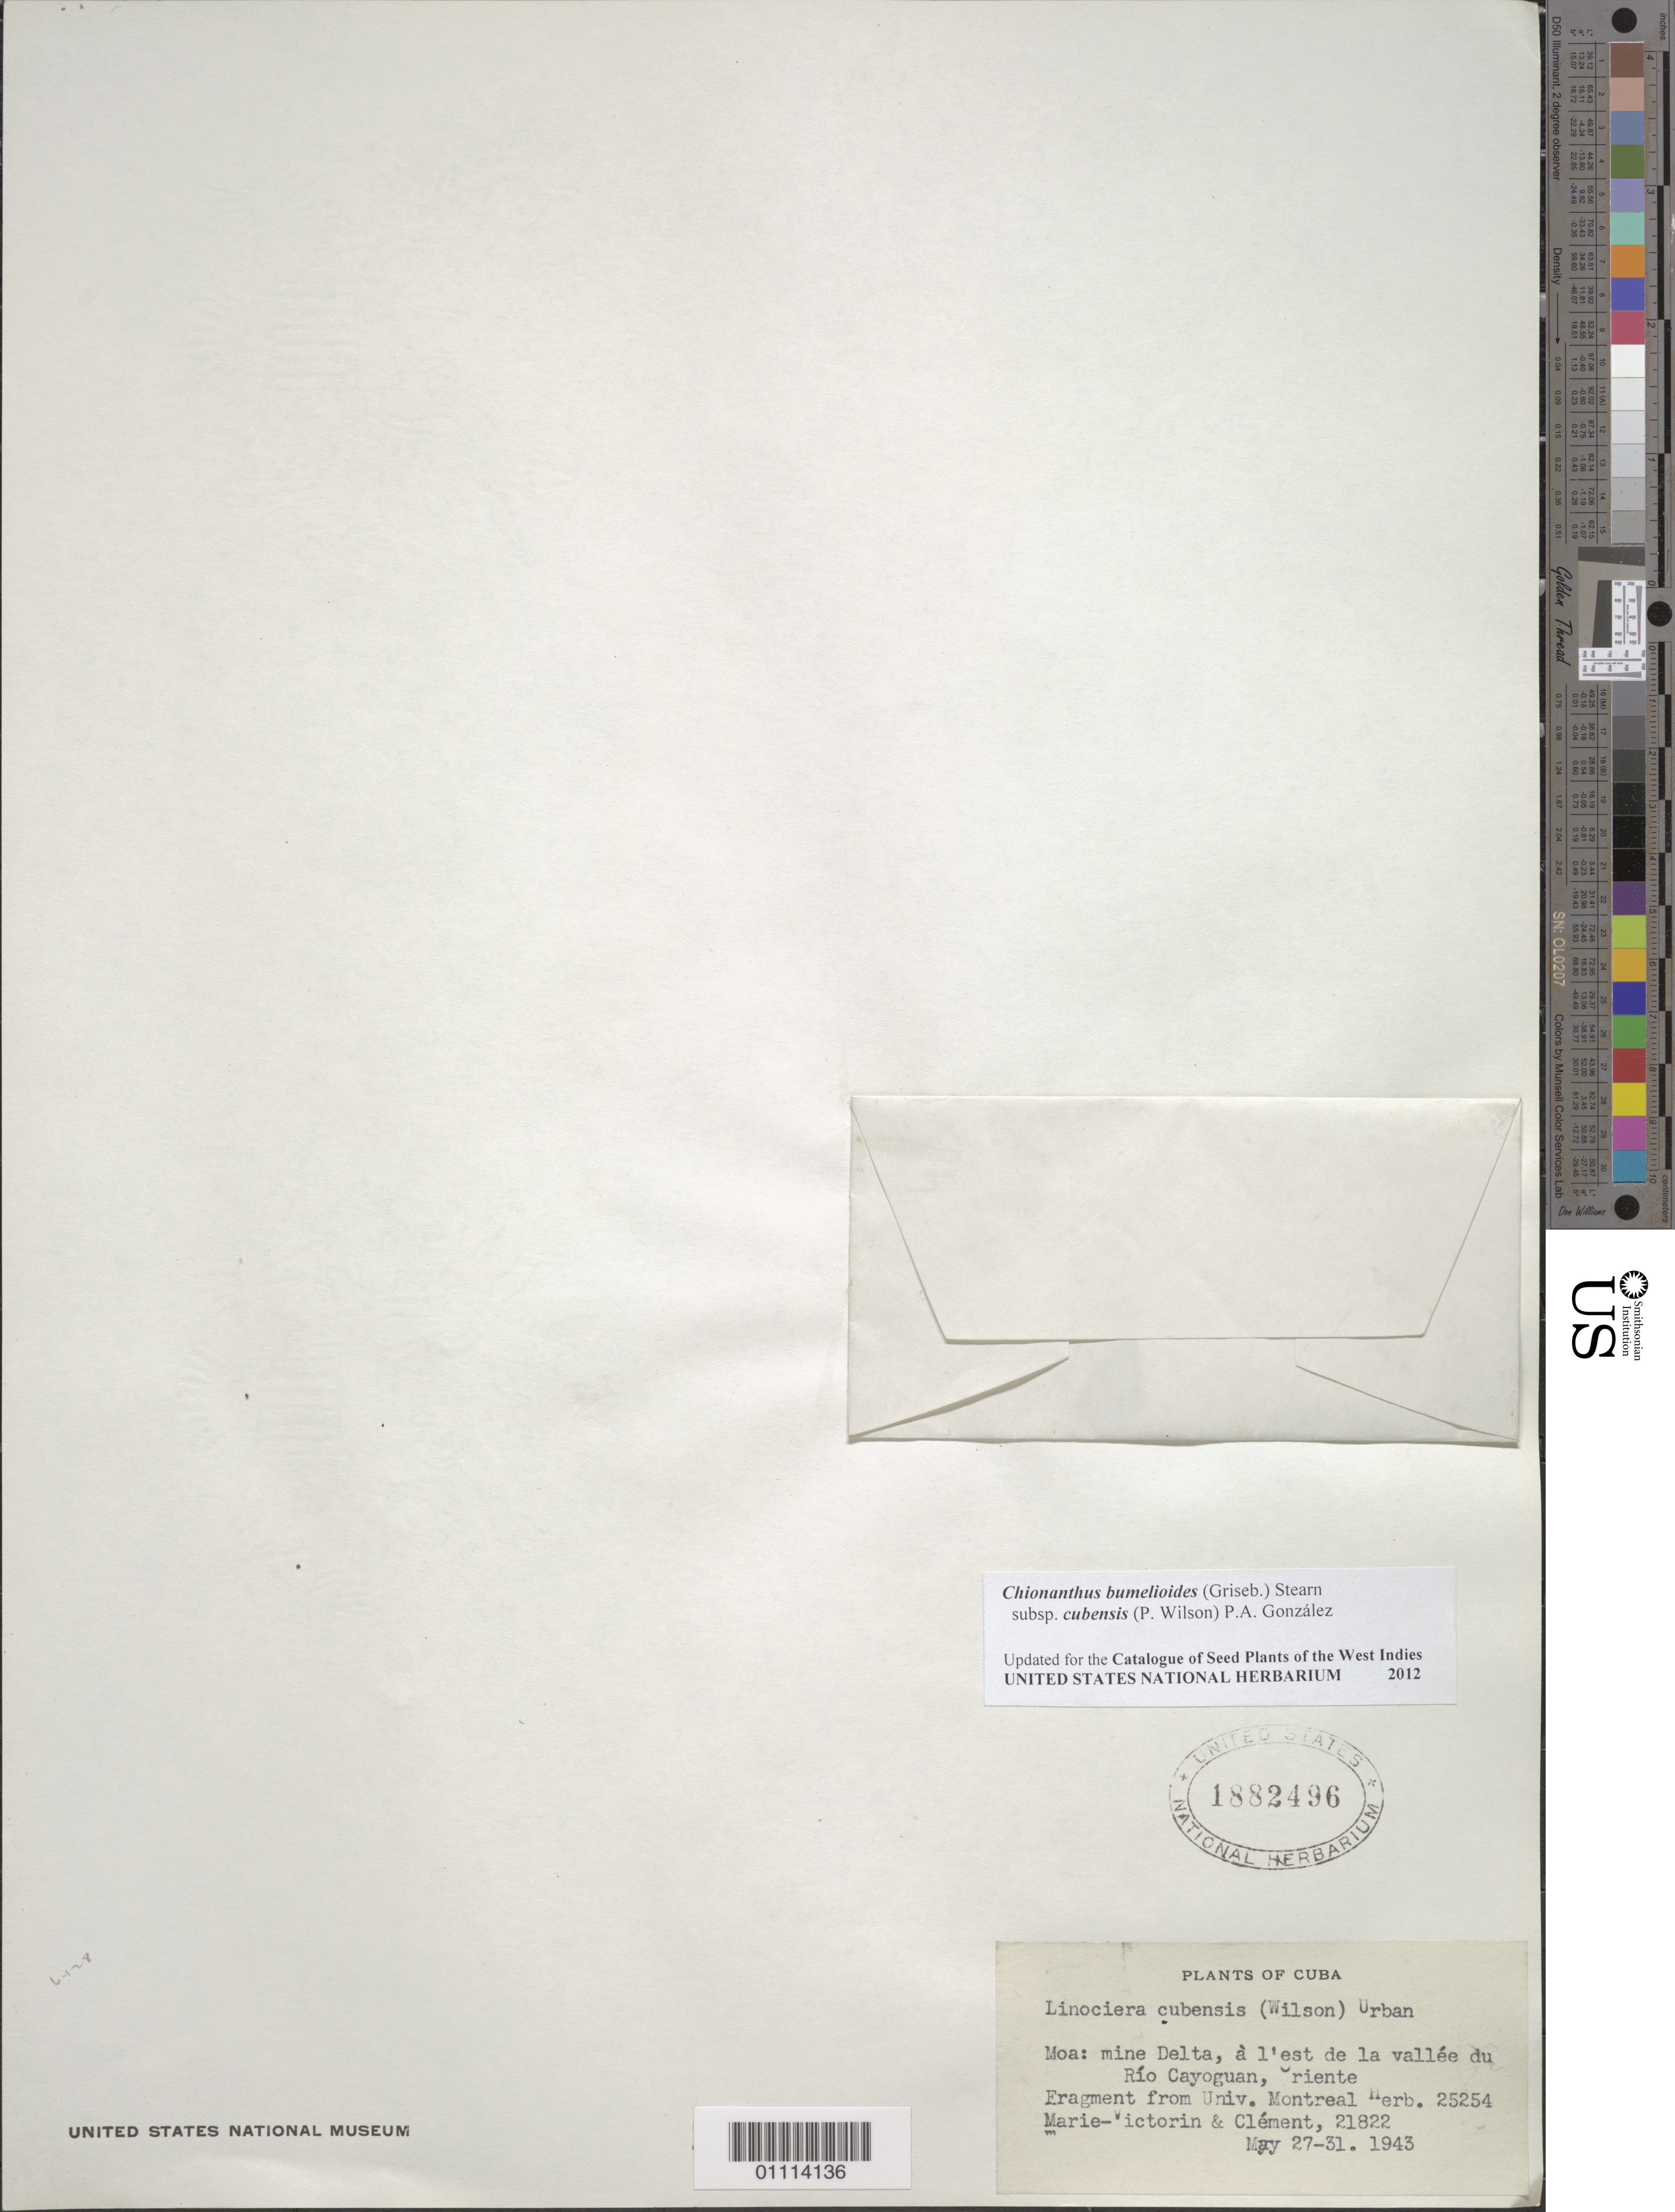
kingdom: Plantae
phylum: Tracheophyta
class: Magnoliopsida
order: Lamiales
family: Oleaceae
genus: Linociera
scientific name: Linociera cubensis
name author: (P. Wilson) Urb.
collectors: Fr. Marie-Victorin & B. Clement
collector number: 25254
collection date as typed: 27 May 1943 to 31 May 1943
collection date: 1943-05-27/1943-05-31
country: Cuba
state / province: Holguín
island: Cuba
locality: Moa: mine Delta, a l'est de la vallee du Rio Cayoguan, Oriente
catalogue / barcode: US 1882496